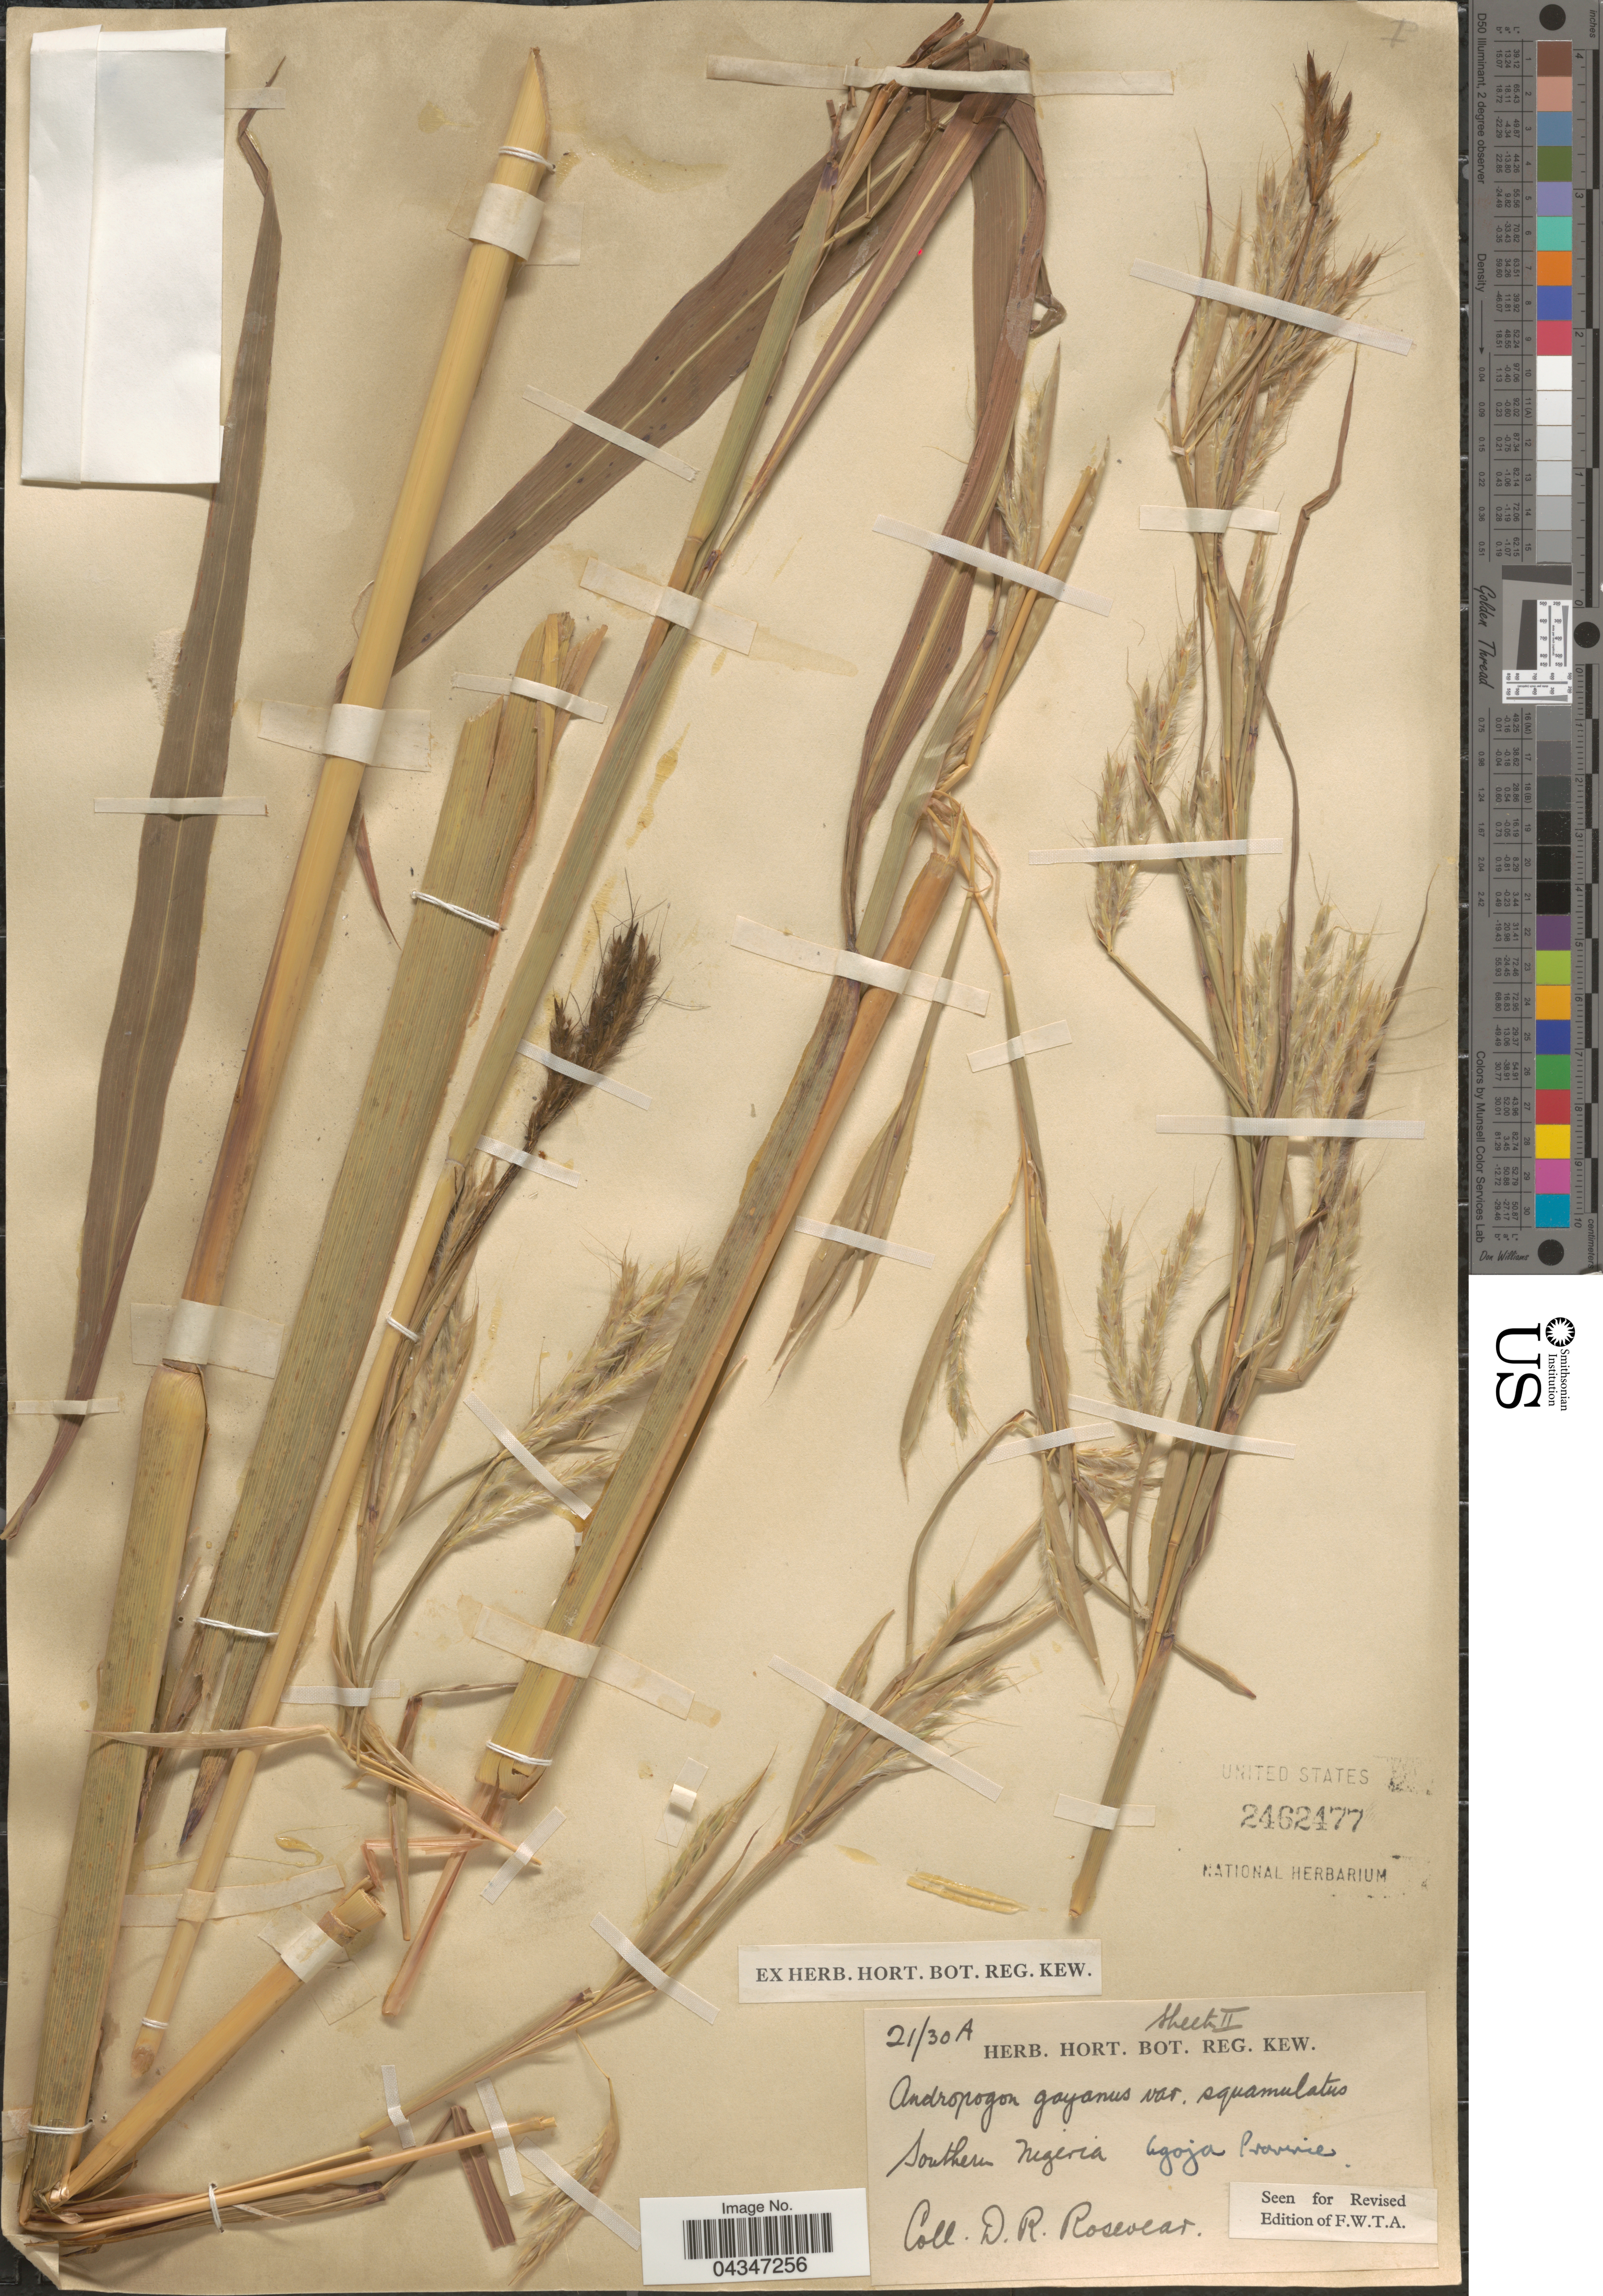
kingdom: Plantae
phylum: Tracheophyta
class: Liliopsida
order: Poales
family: Poaceae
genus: Andropogon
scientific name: Andropogon gayanus var. polycladus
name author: (Hack.) Clayton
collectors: D. Rosevear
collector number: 21/30A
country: Nigeria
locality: Southern Nigeria. Ogoja Province.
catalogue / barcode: US 2462477